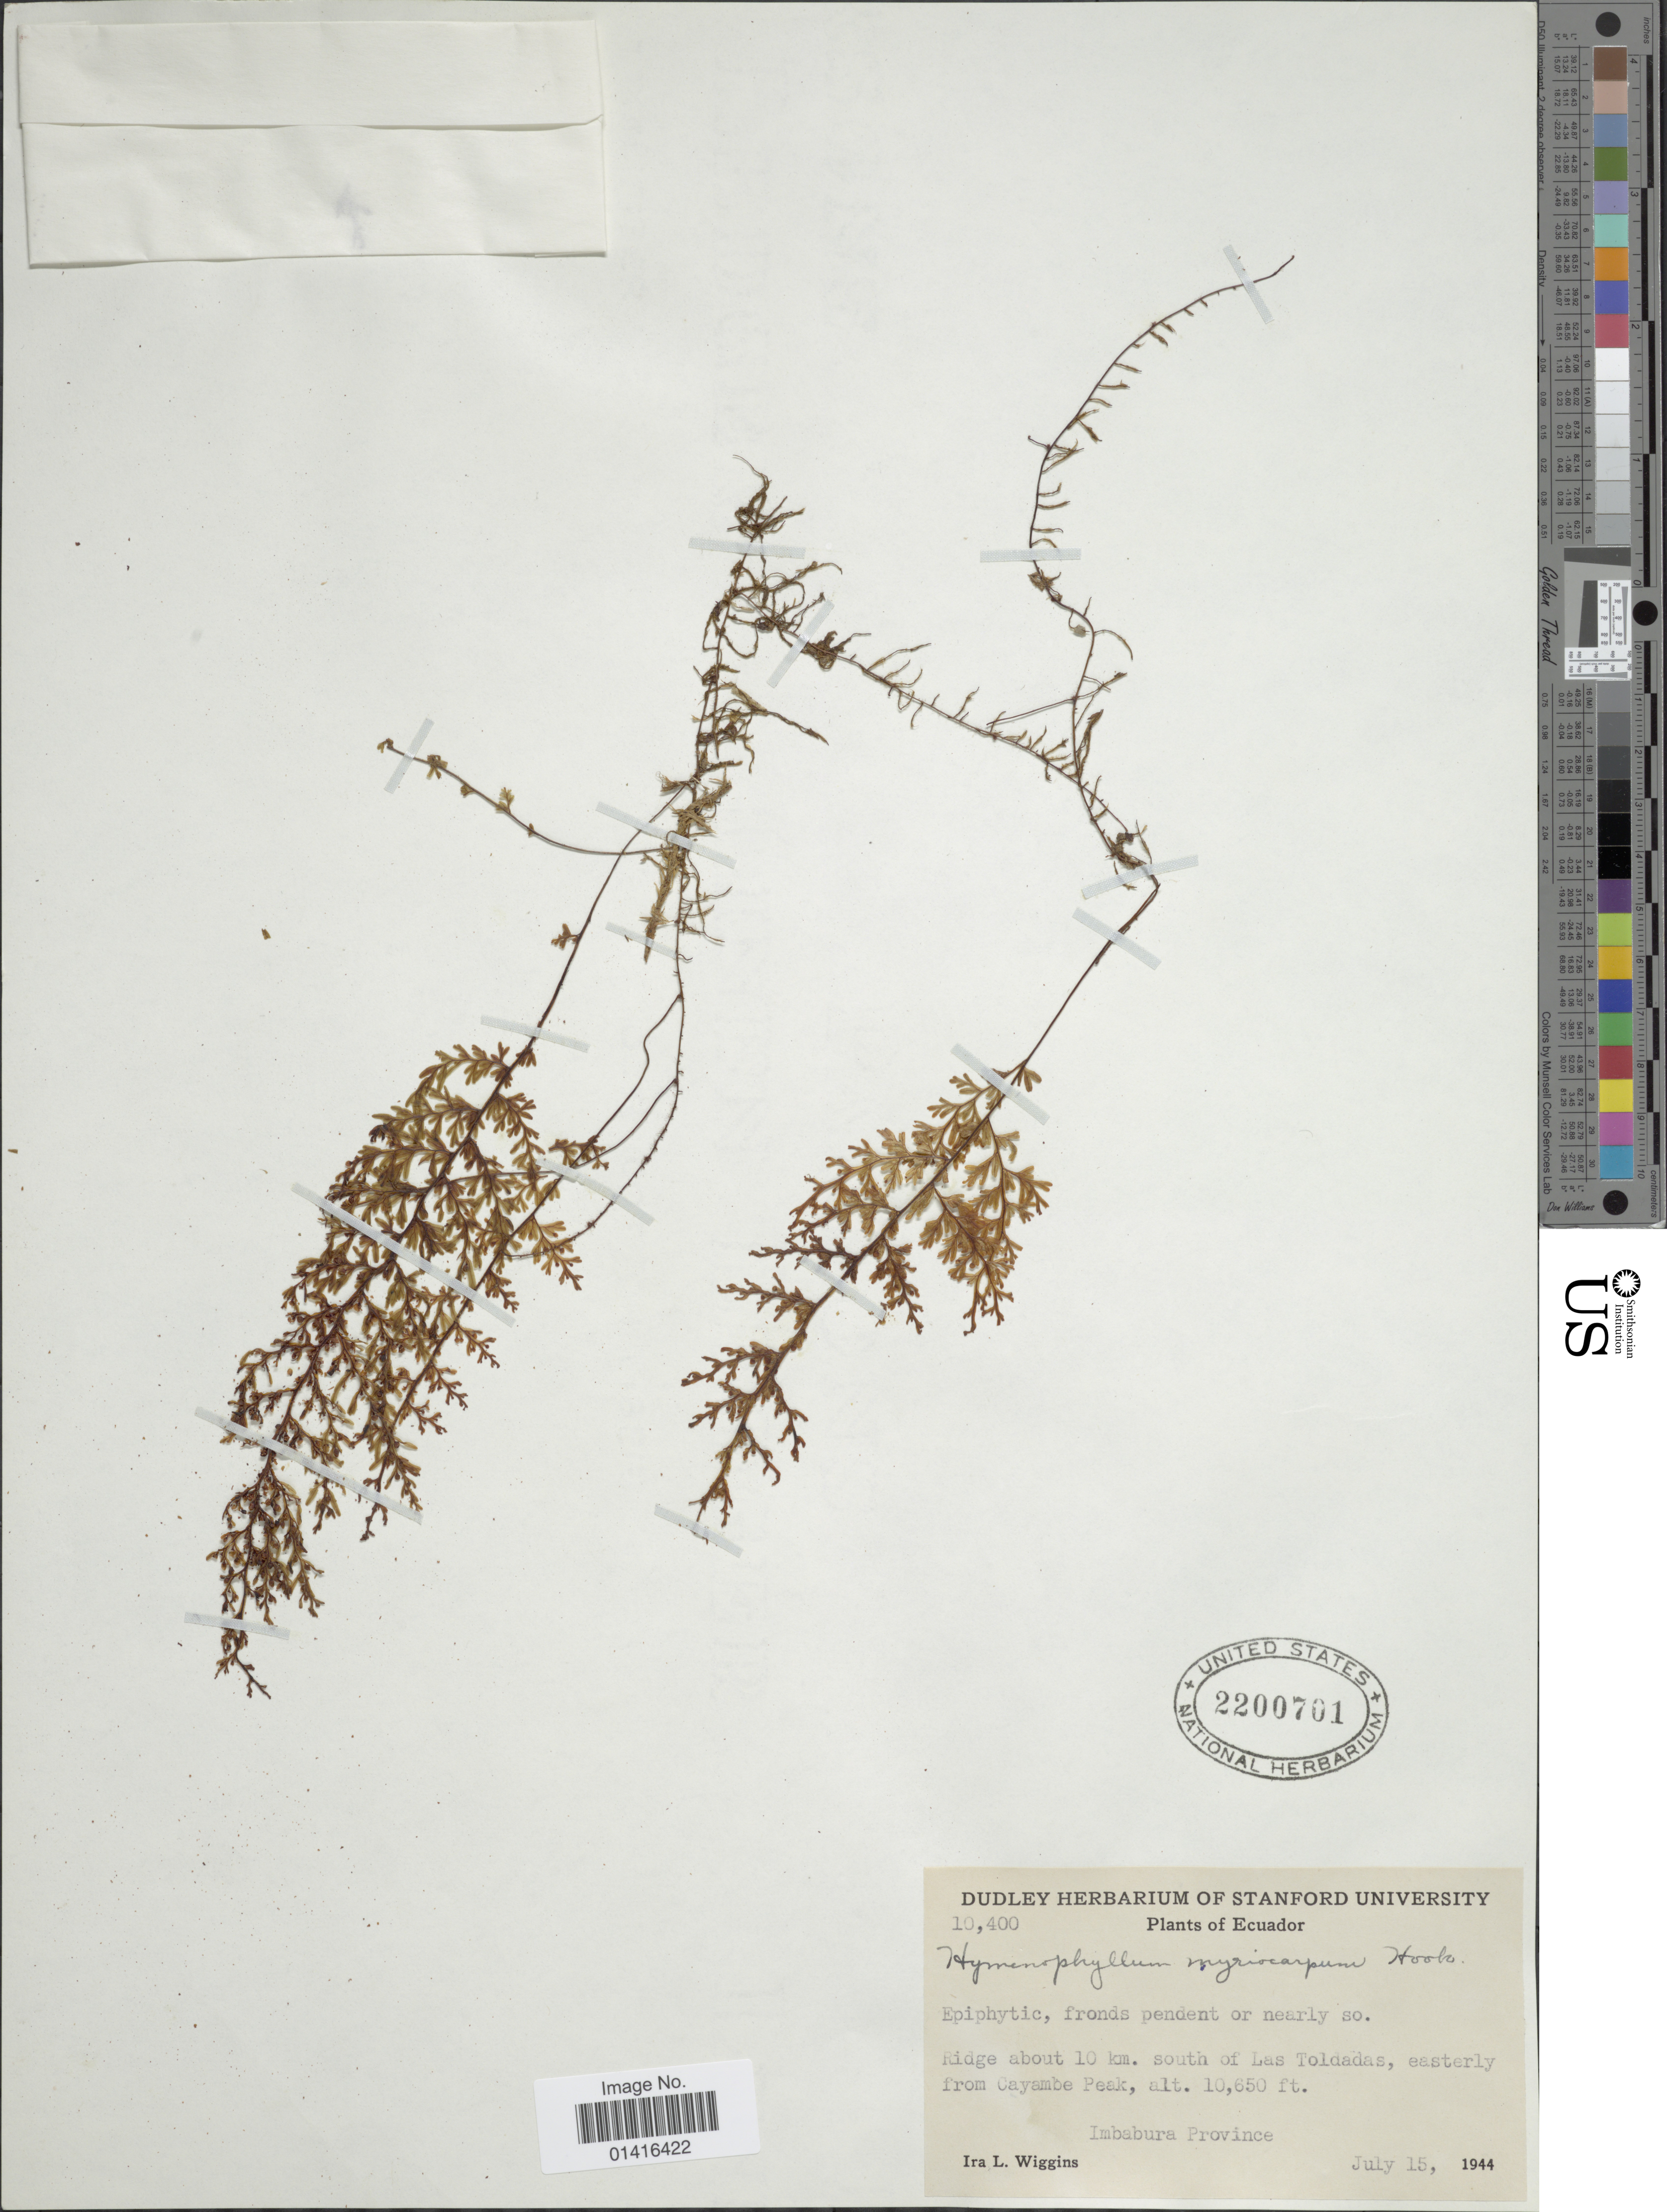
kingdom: Plantae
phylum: Tracheophyta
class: Polypodiopsida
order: Hymenophyllales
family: Hymenophyllaceae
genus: Hymenophyllum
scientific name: Hymenophyllum myriocarpum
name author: Hook.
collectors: I. L. Wiggins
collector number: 10400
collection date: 1944-07-15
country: Ecuador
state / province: Imbabura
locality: Ridge about 10 km. south of Las Toldadas, easterly from Cayambe Peak.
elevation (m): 3246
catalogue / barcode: US 2200701